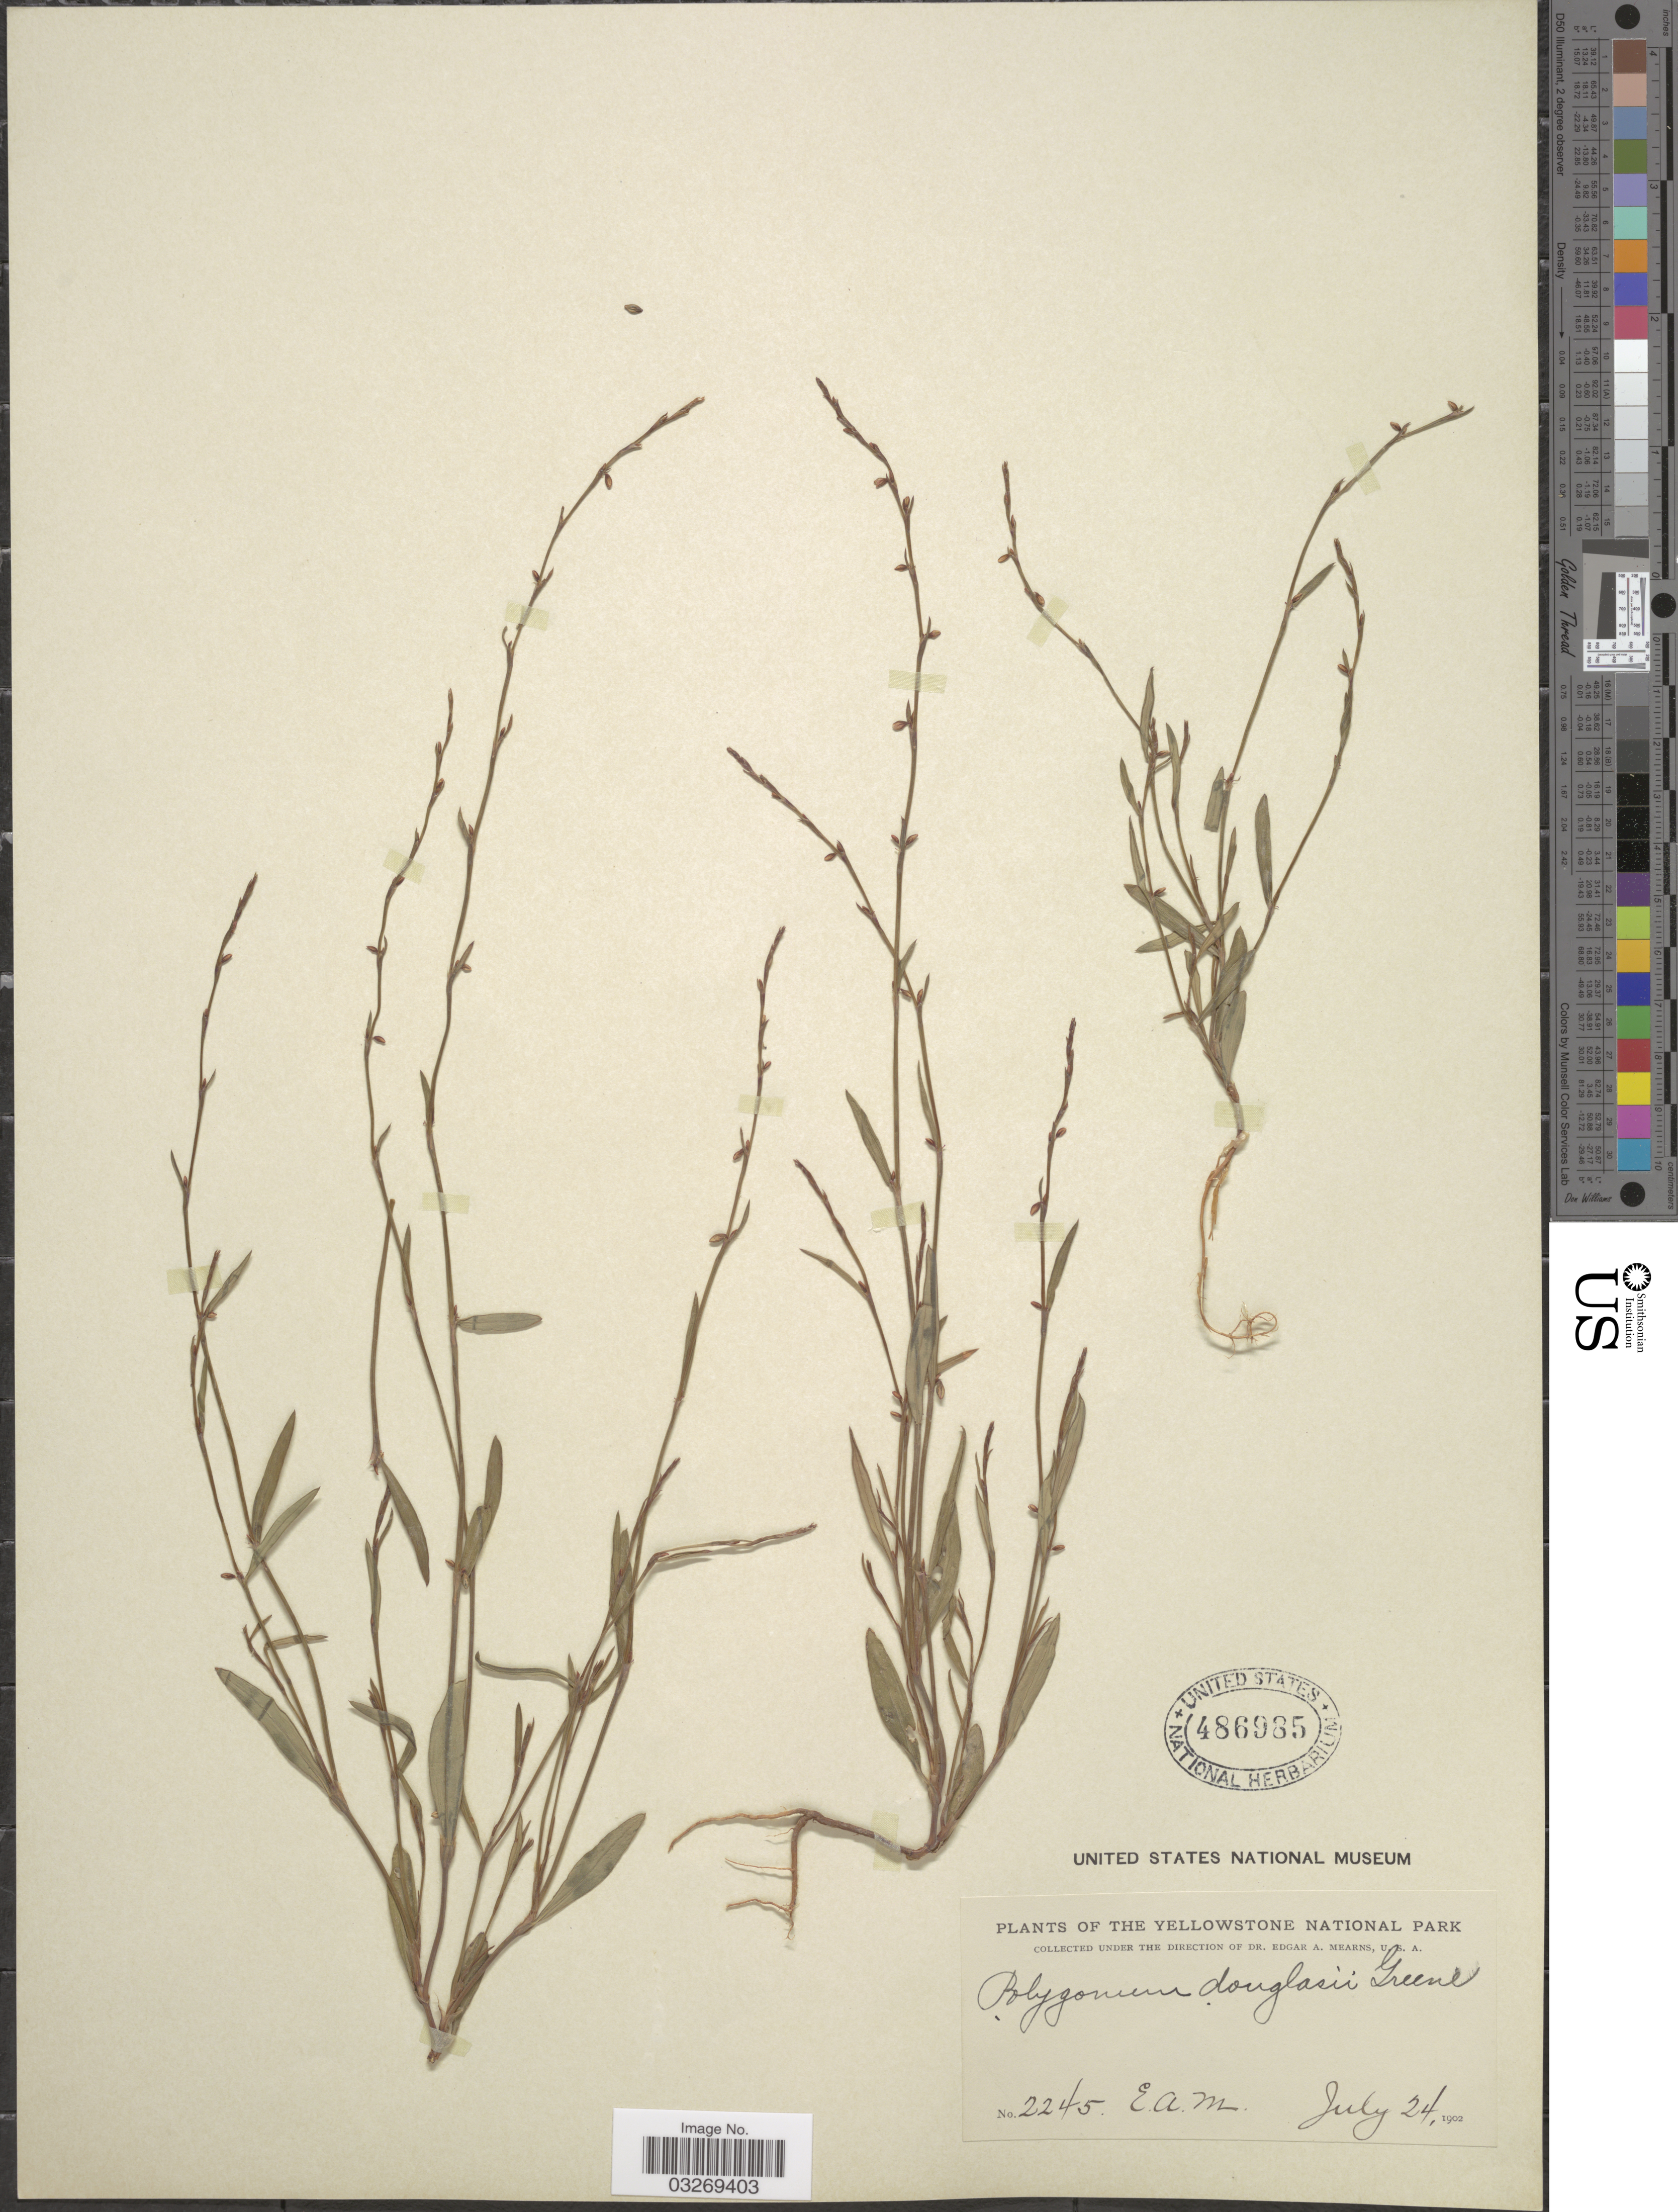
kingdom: Plantae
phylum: Tracheophyta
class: Magnoliopsida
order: Caryophyllales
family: Polygonaceae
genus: Polygonum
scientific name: Polygonum douglasii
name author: Greene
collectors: E. A. Mearns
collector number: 2245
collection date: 1902-07-24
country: United States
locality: The Yellowstone National Park.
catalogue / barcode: US 486985